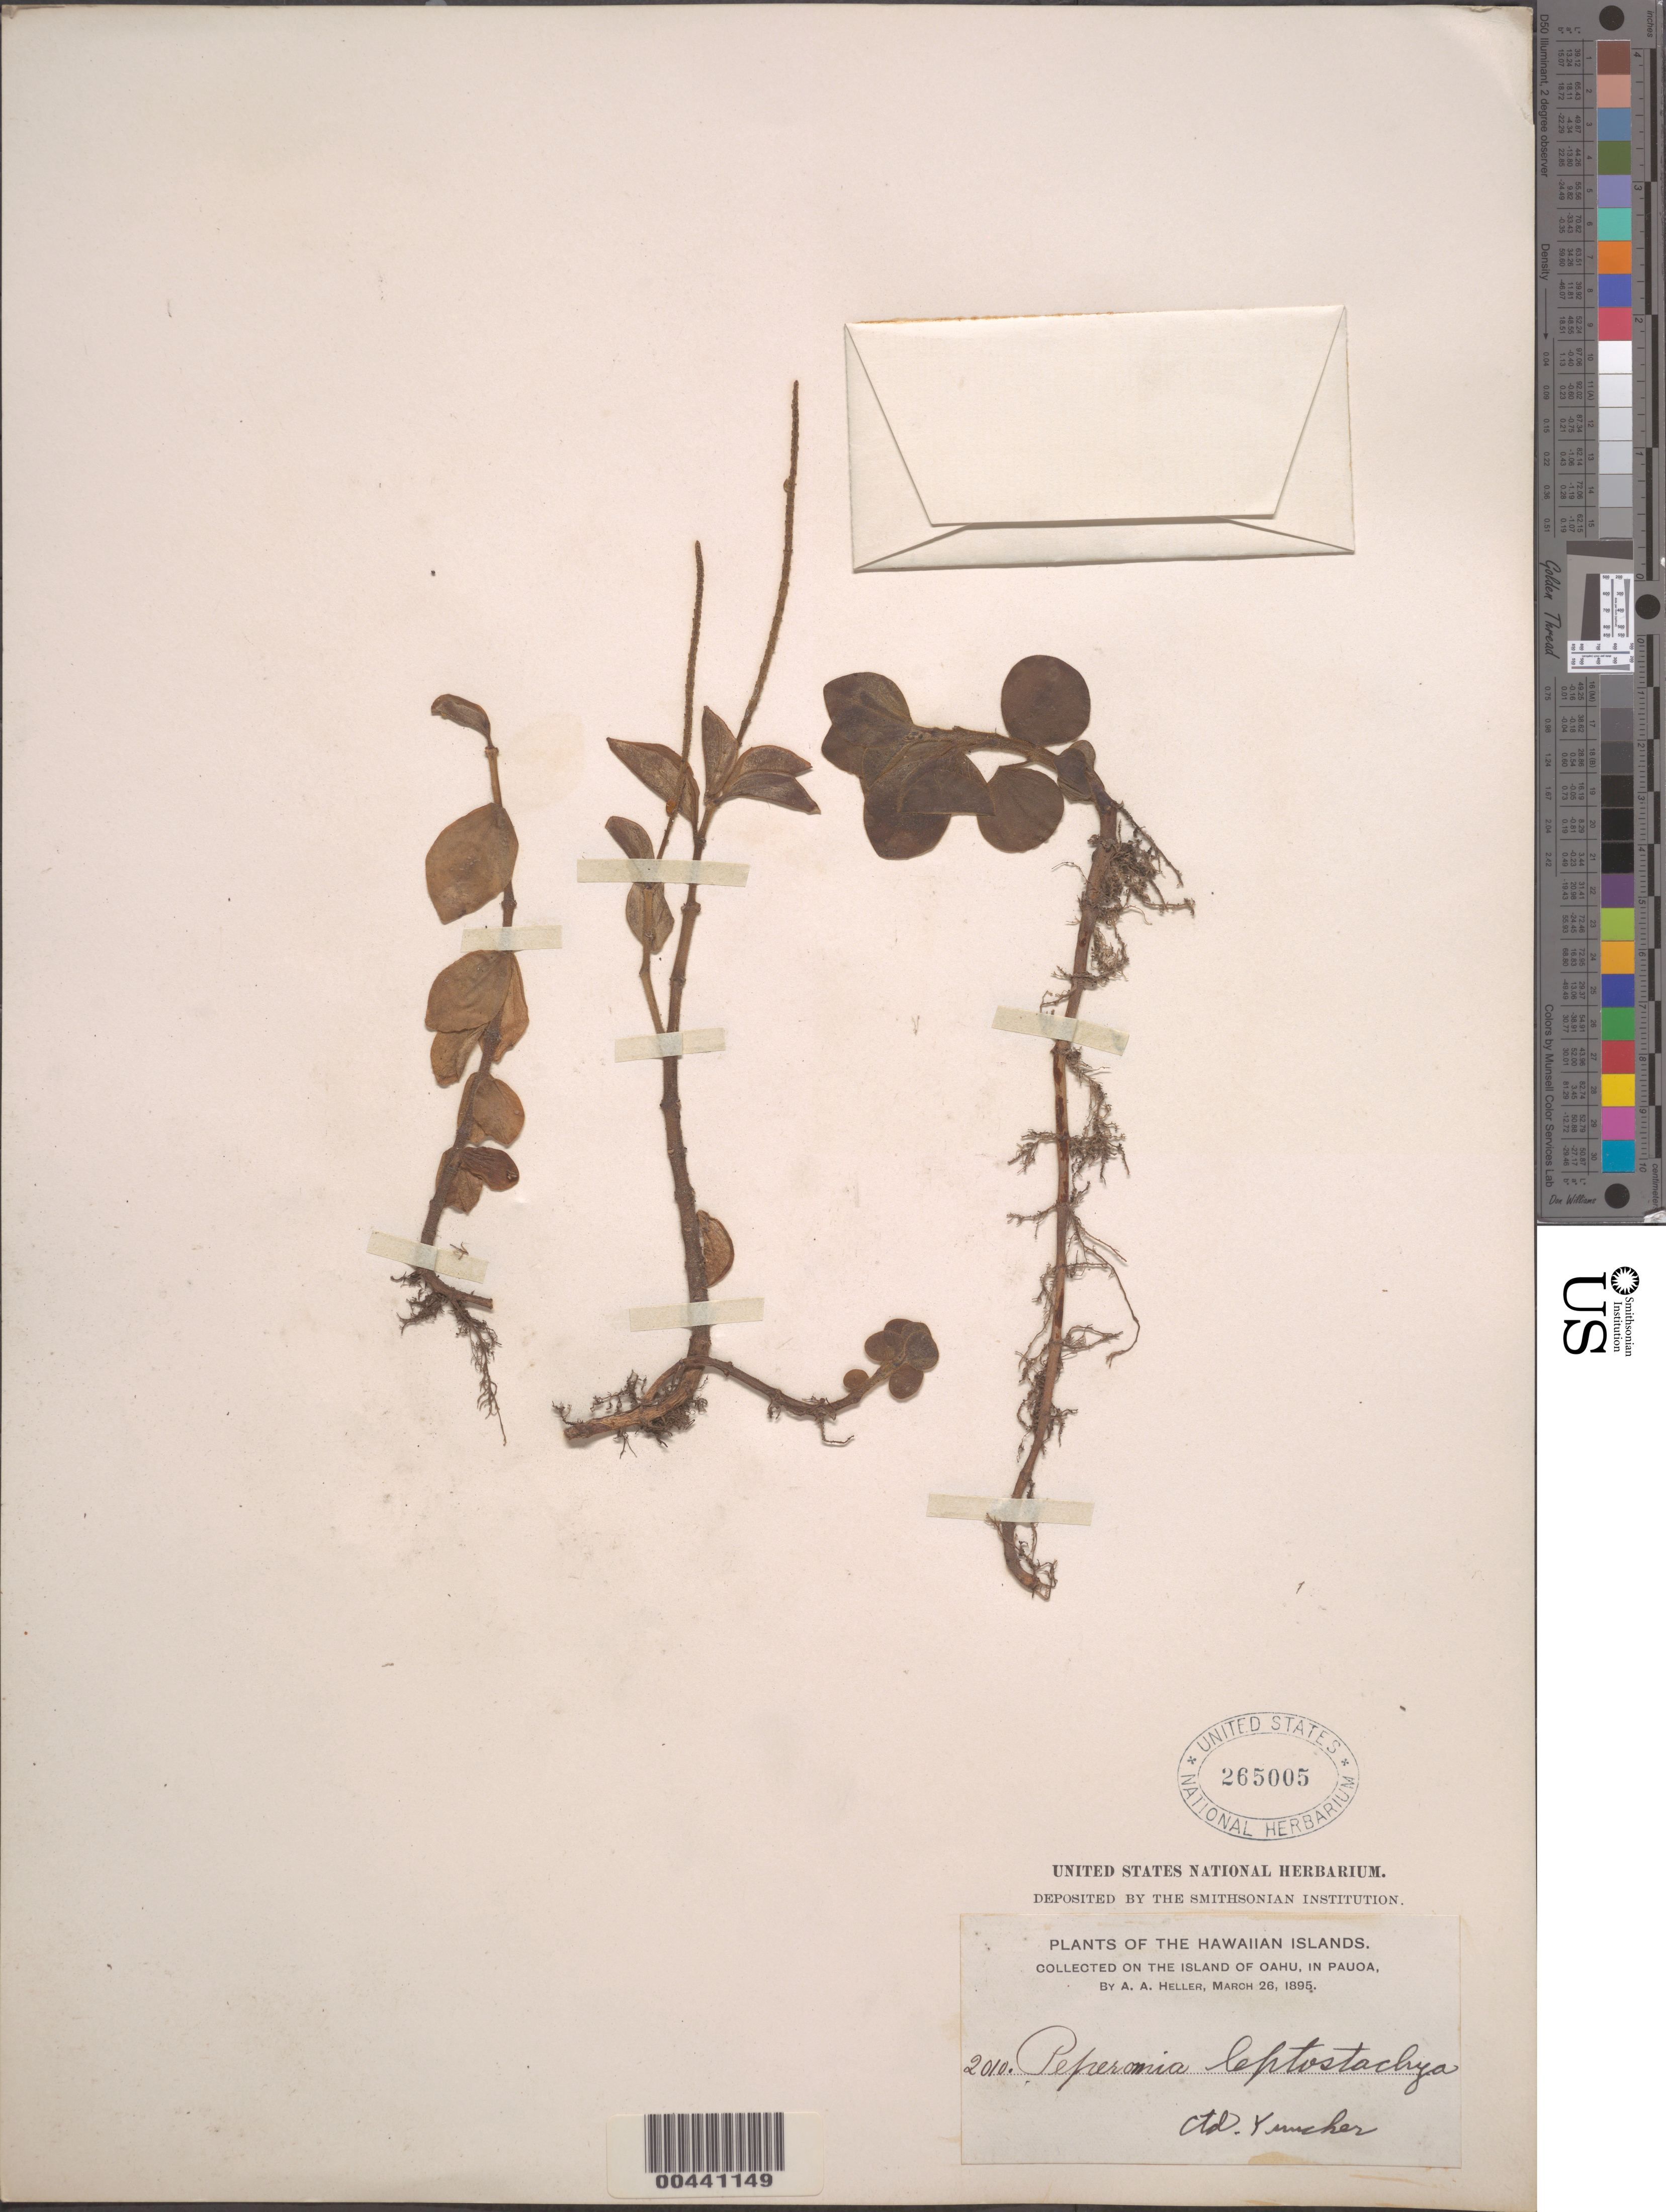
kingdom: Plantae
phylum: Tracheophyta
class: Magnoliopsida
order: Piperales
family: Piperaceae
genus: Peperomia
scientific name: Peperomia leptostachya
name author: Hook. & Arn.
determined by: Yunker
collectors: A. A. Heller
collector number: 2010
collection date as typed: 26 Mar 1895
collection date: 1895-03-26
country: United States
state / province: Hawaii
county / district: Honolulu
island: Oahu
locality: In Pauoa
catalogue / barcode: US 265005